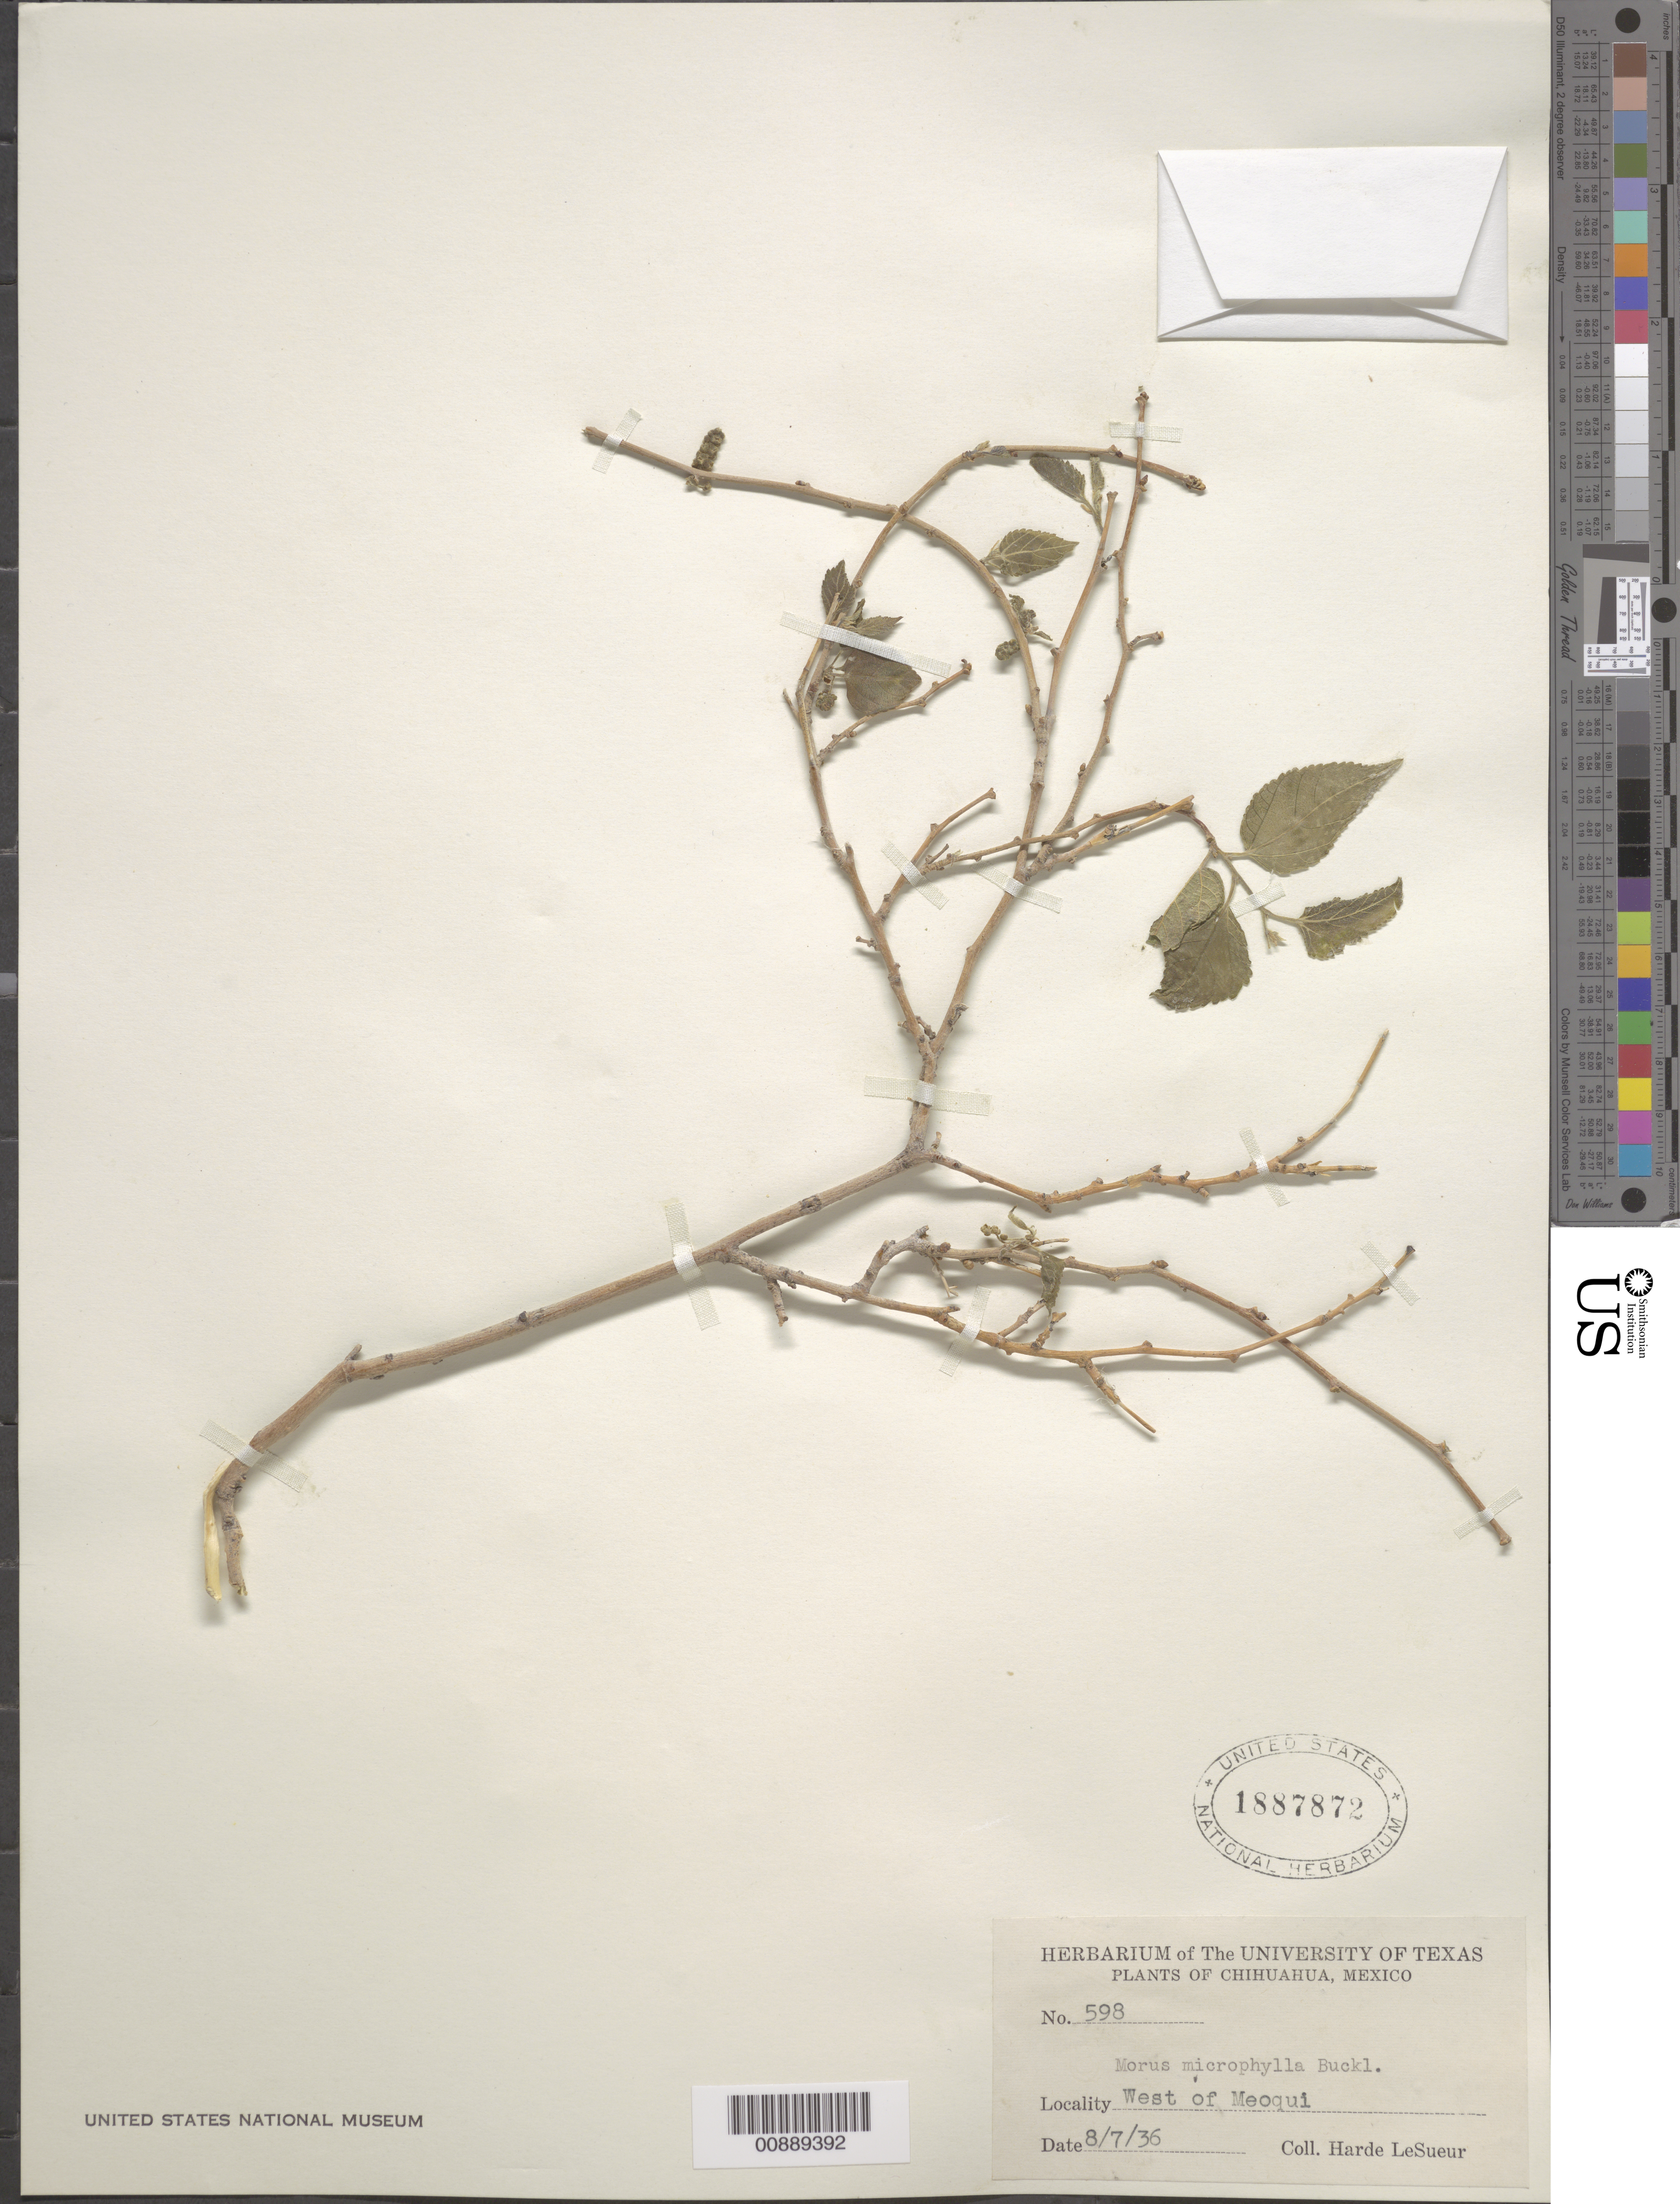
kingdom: Plantae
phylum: Tracheophyta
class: Magnoliopsida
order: Rosales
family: Moraceae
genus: Morus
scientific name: Morus microphylla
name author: Buckley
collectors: D. H. LeSueur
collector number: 598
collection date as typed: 07 Aug 1936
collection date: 1936-08-07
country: Mexico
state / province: Chihuahua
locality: West of Meoqui, Chihuahua.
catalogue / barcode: US 1887872